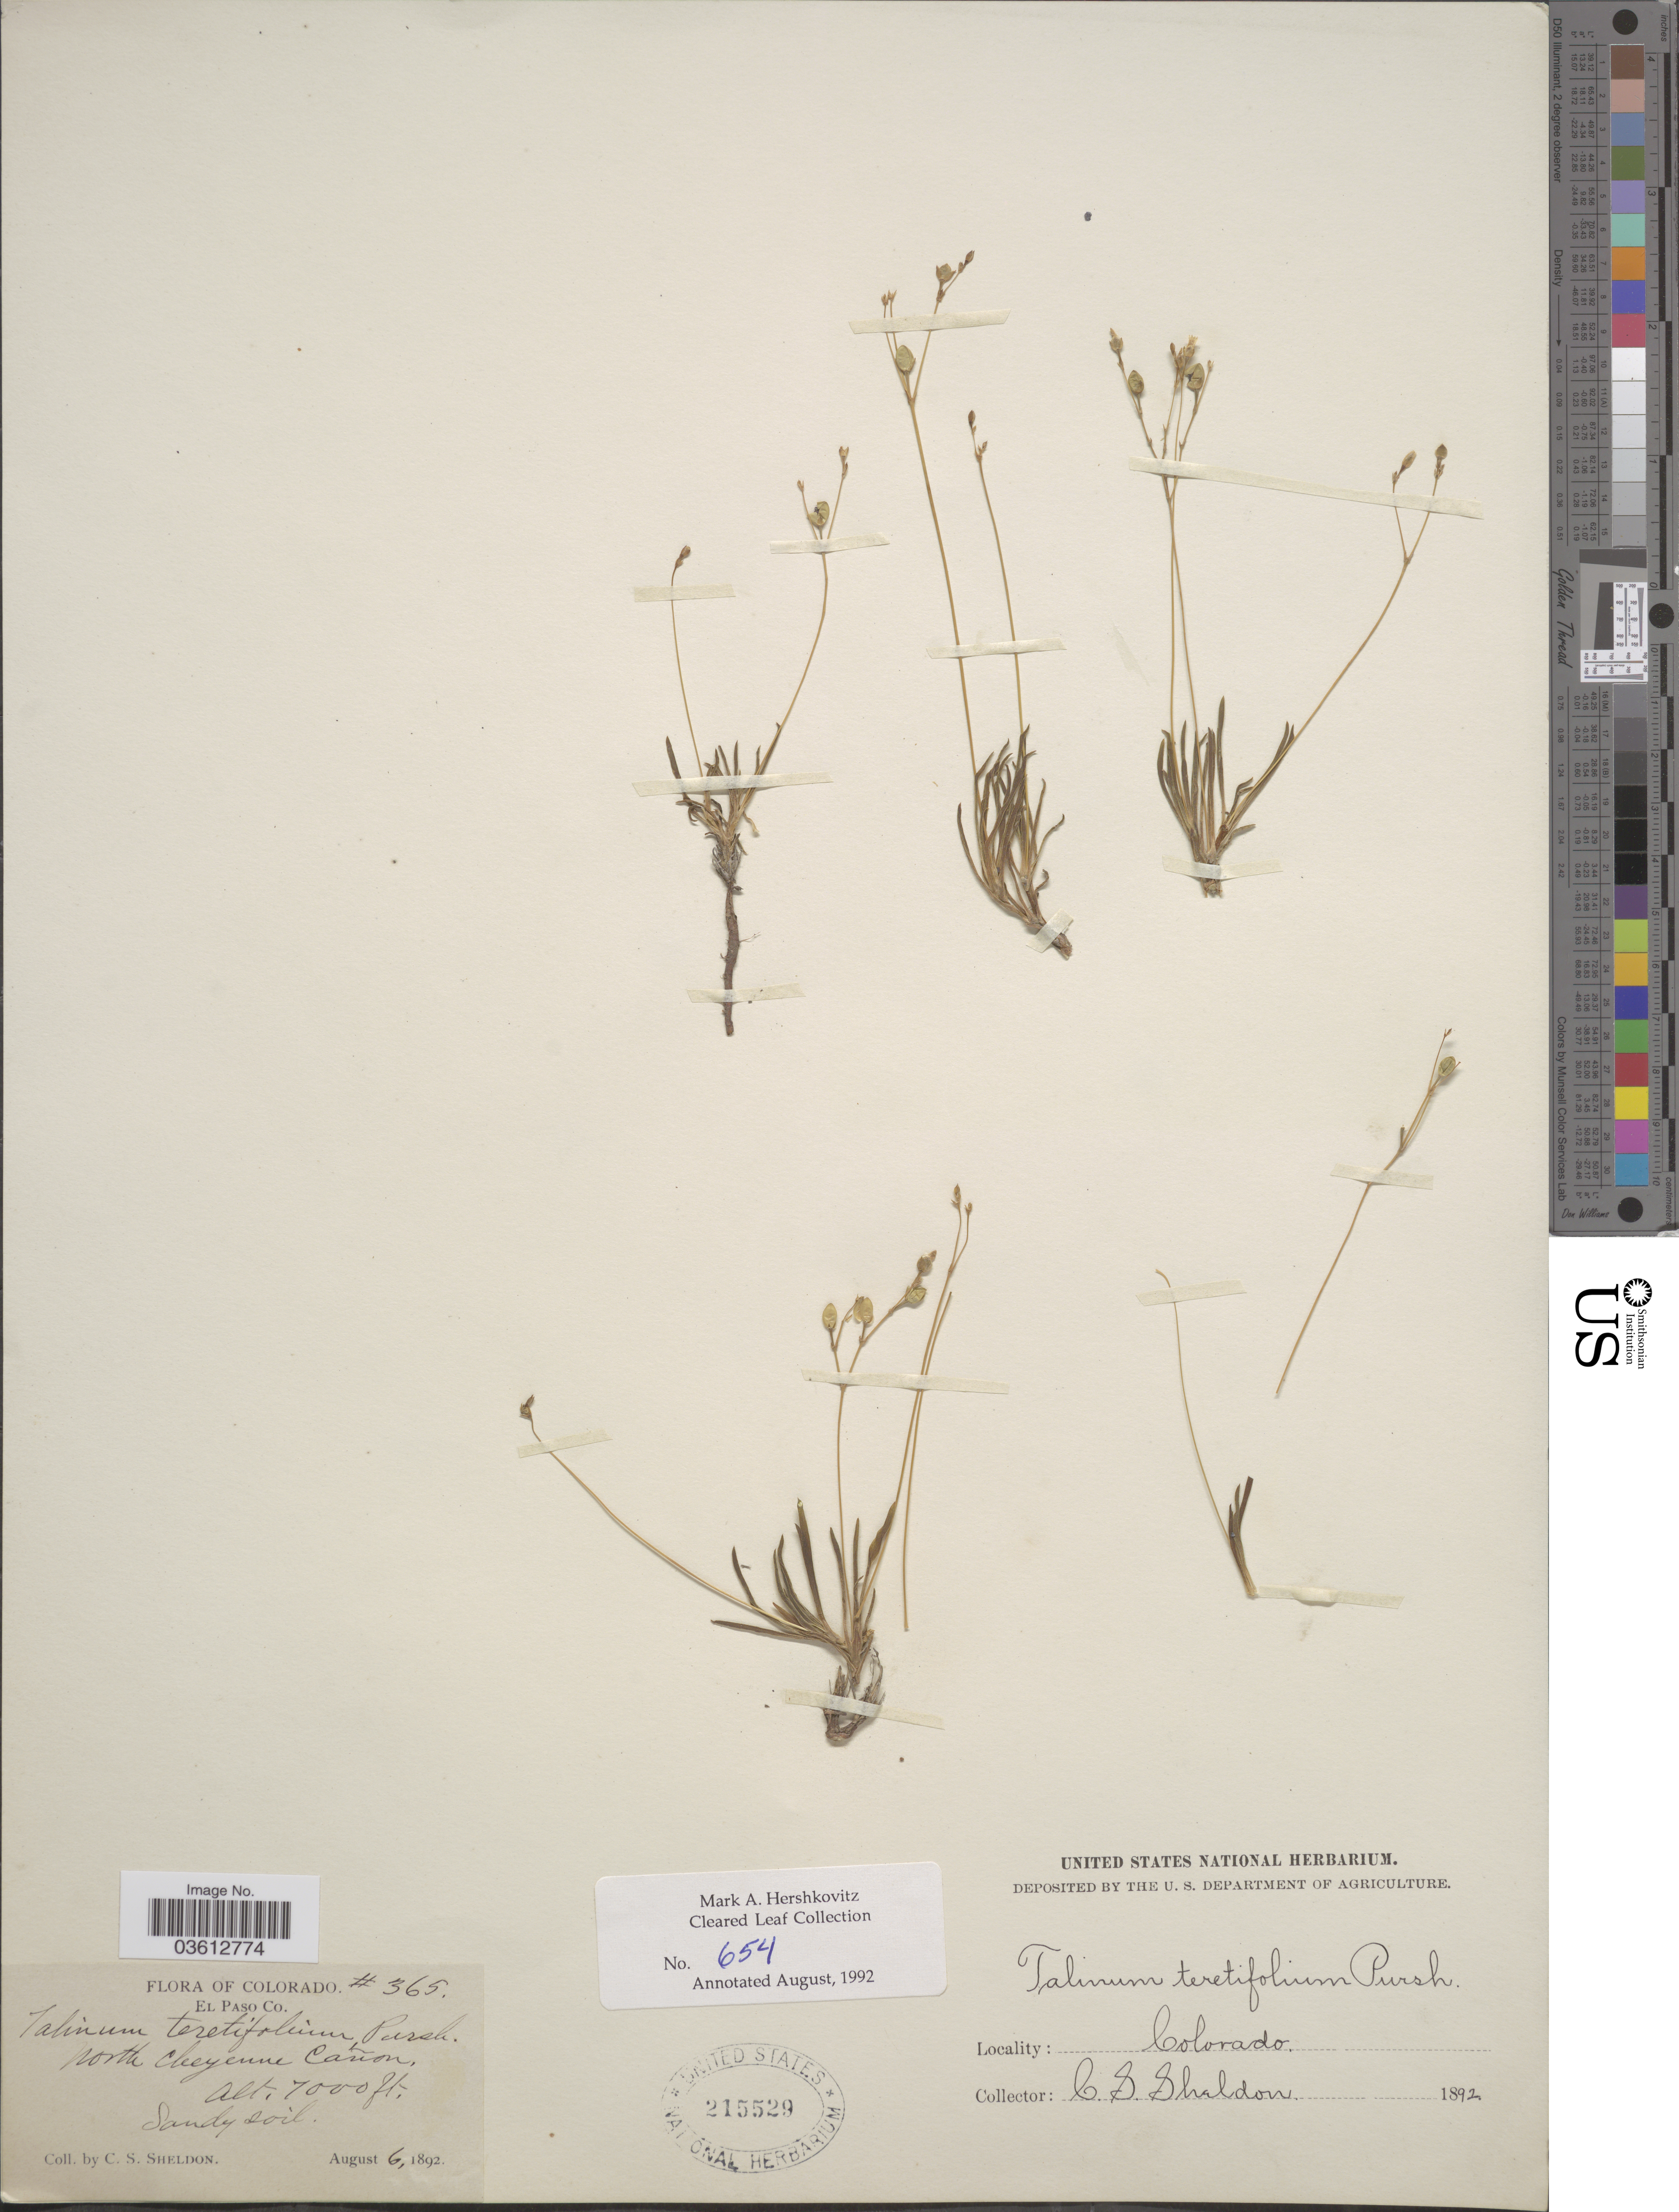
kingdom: Plantae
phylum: Tracheophyta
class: Magnoliopsida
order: Caryophyllales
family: Talinaceae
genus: Talinum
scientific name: Talinum teretifolium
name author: Pursh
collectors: C. S. Sheldon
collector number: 365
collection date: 1892-08-06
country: United States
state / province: Colorado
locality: El Paso Co. North Cheyenne Cañon.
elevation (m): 2134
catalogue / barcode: US 215529